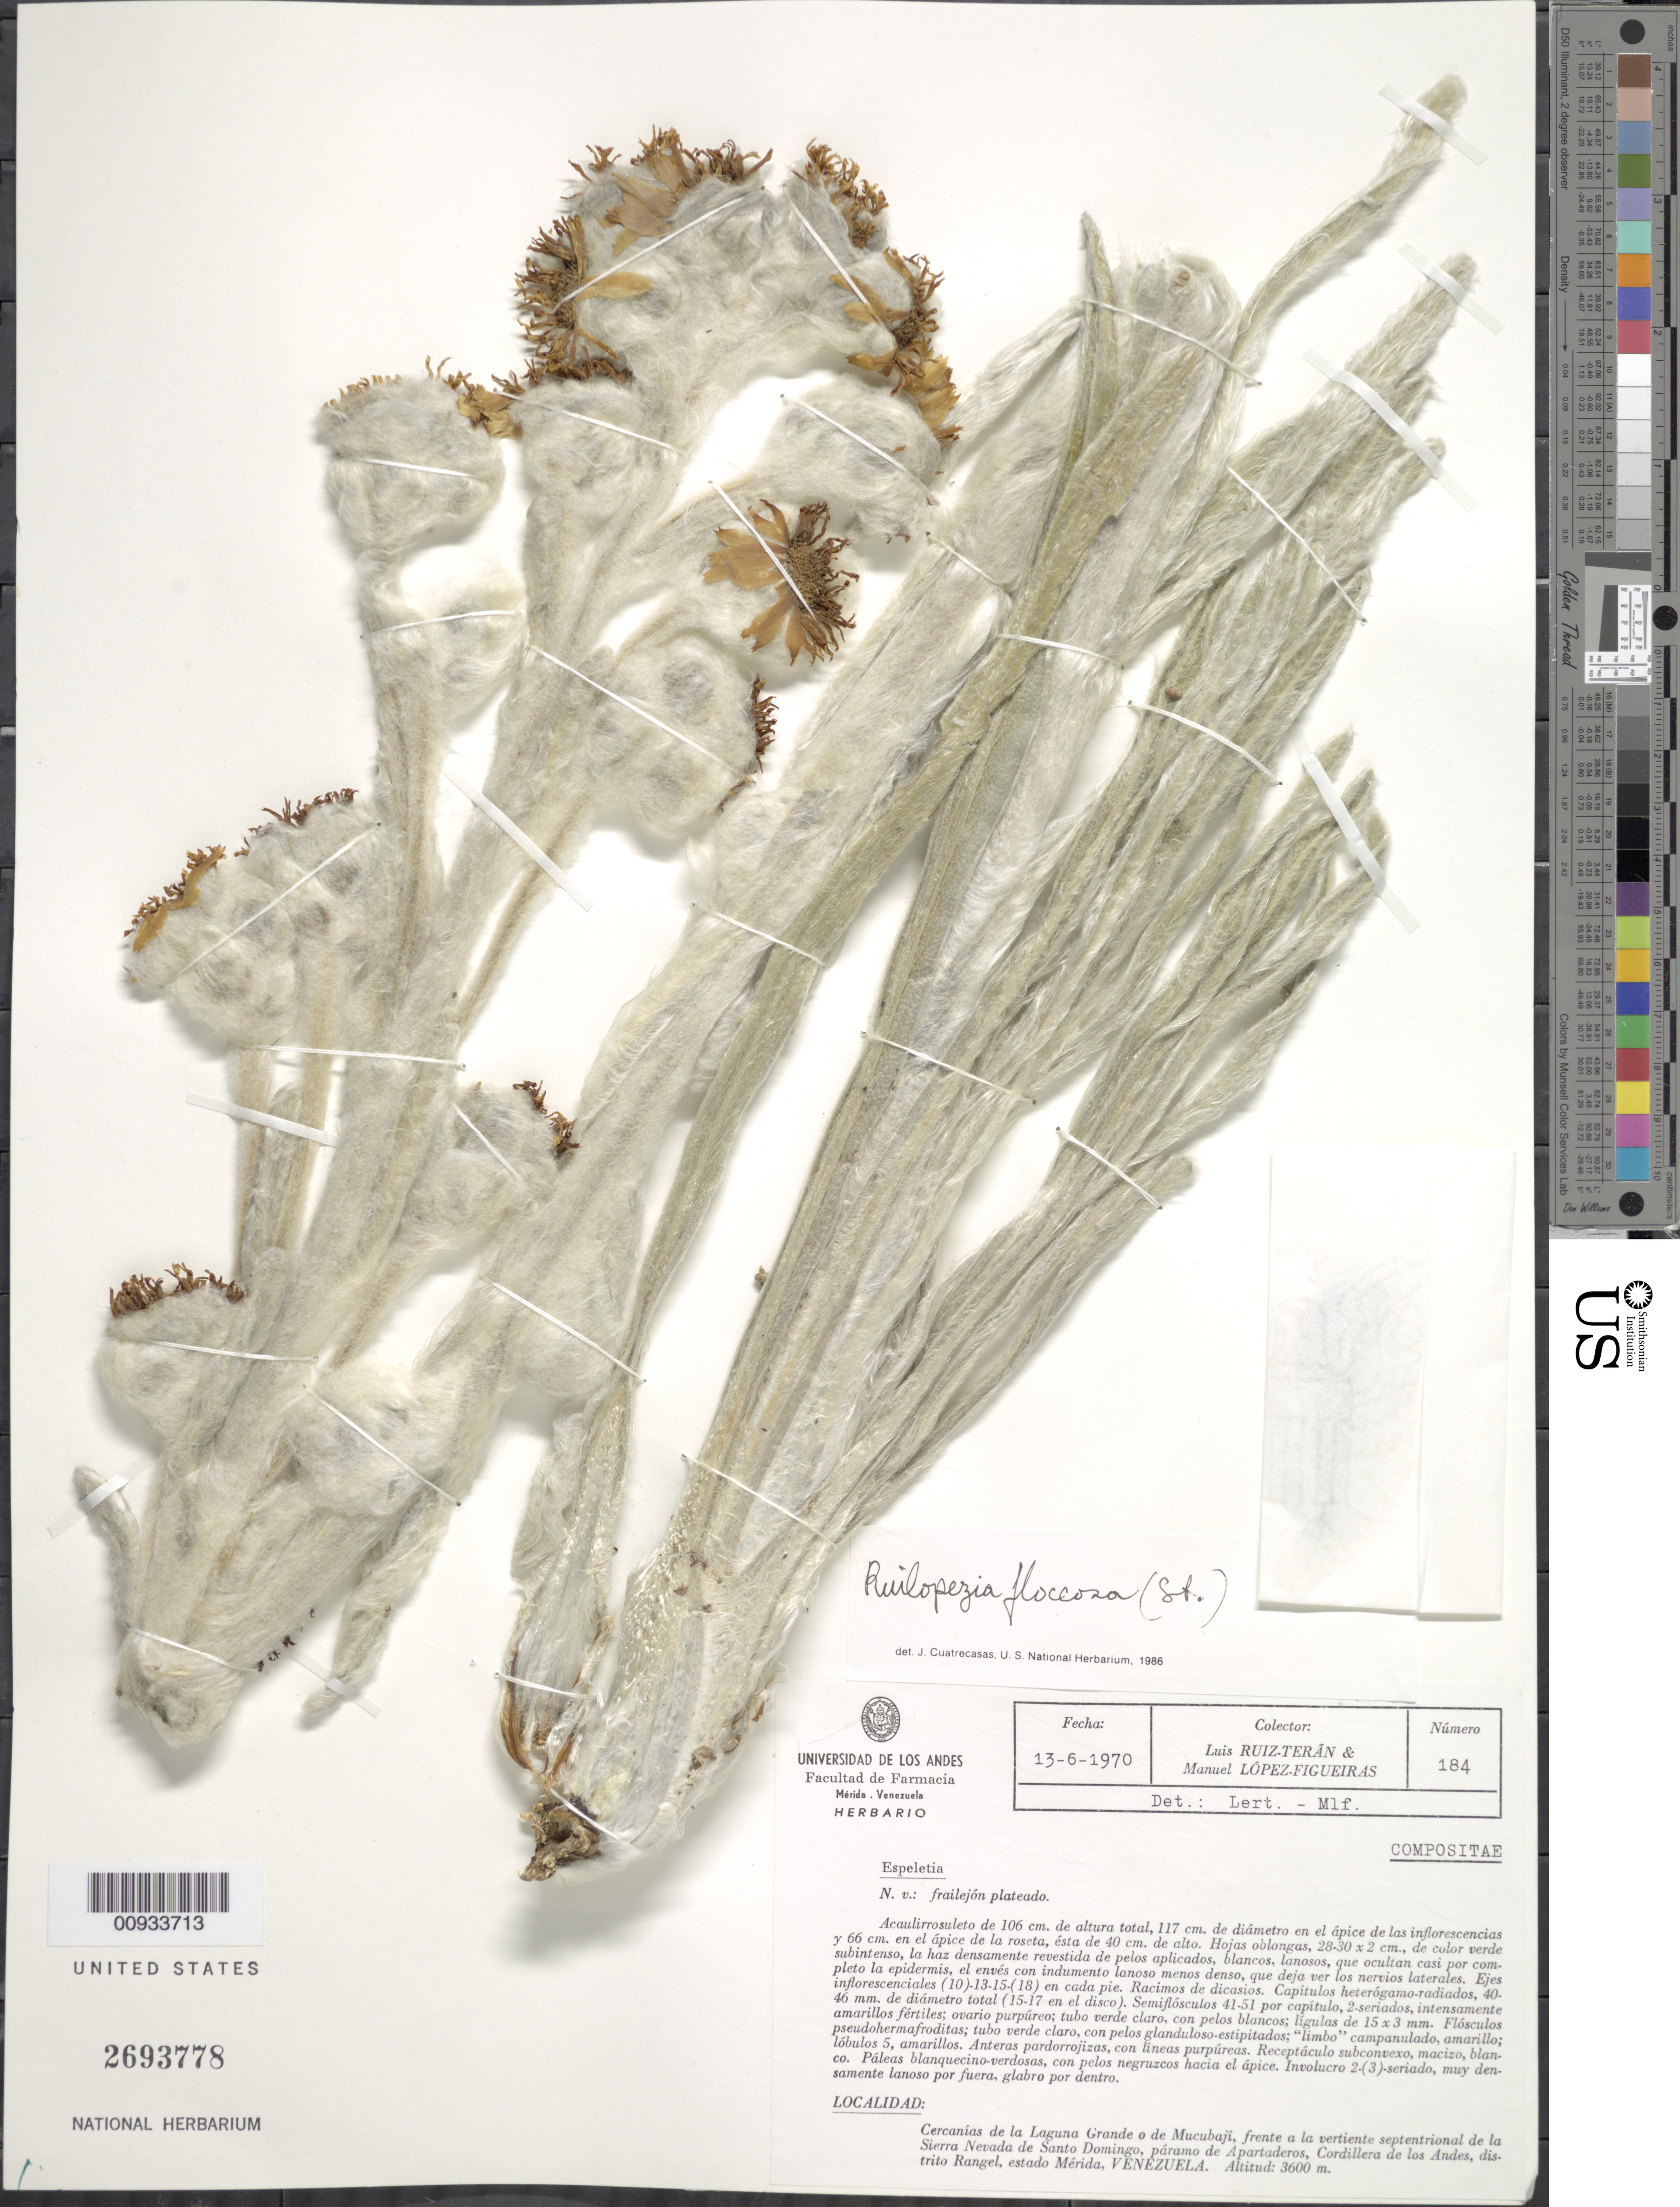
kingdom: Plantae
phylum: Tracheophyta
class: Magnoliopsida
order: Asterales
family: Asteraceae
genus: Ruilopezia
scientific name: Ruilopezia floccosa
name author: (Standl.) Cuatrec.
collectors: L. Teran & M. López Figueiras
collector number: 184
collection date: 1970-06-13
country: Venezuela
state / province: Mérida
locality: Cercanias de la Laguna Grande o de Mucubaji, frente a la vertiente septentrional de la Sierra Nevada de Santo Domingo, paramo de Apartaderos, Cordillera de Los Andes, Distrito Rangel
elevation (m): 3600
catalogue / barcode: US 2693778